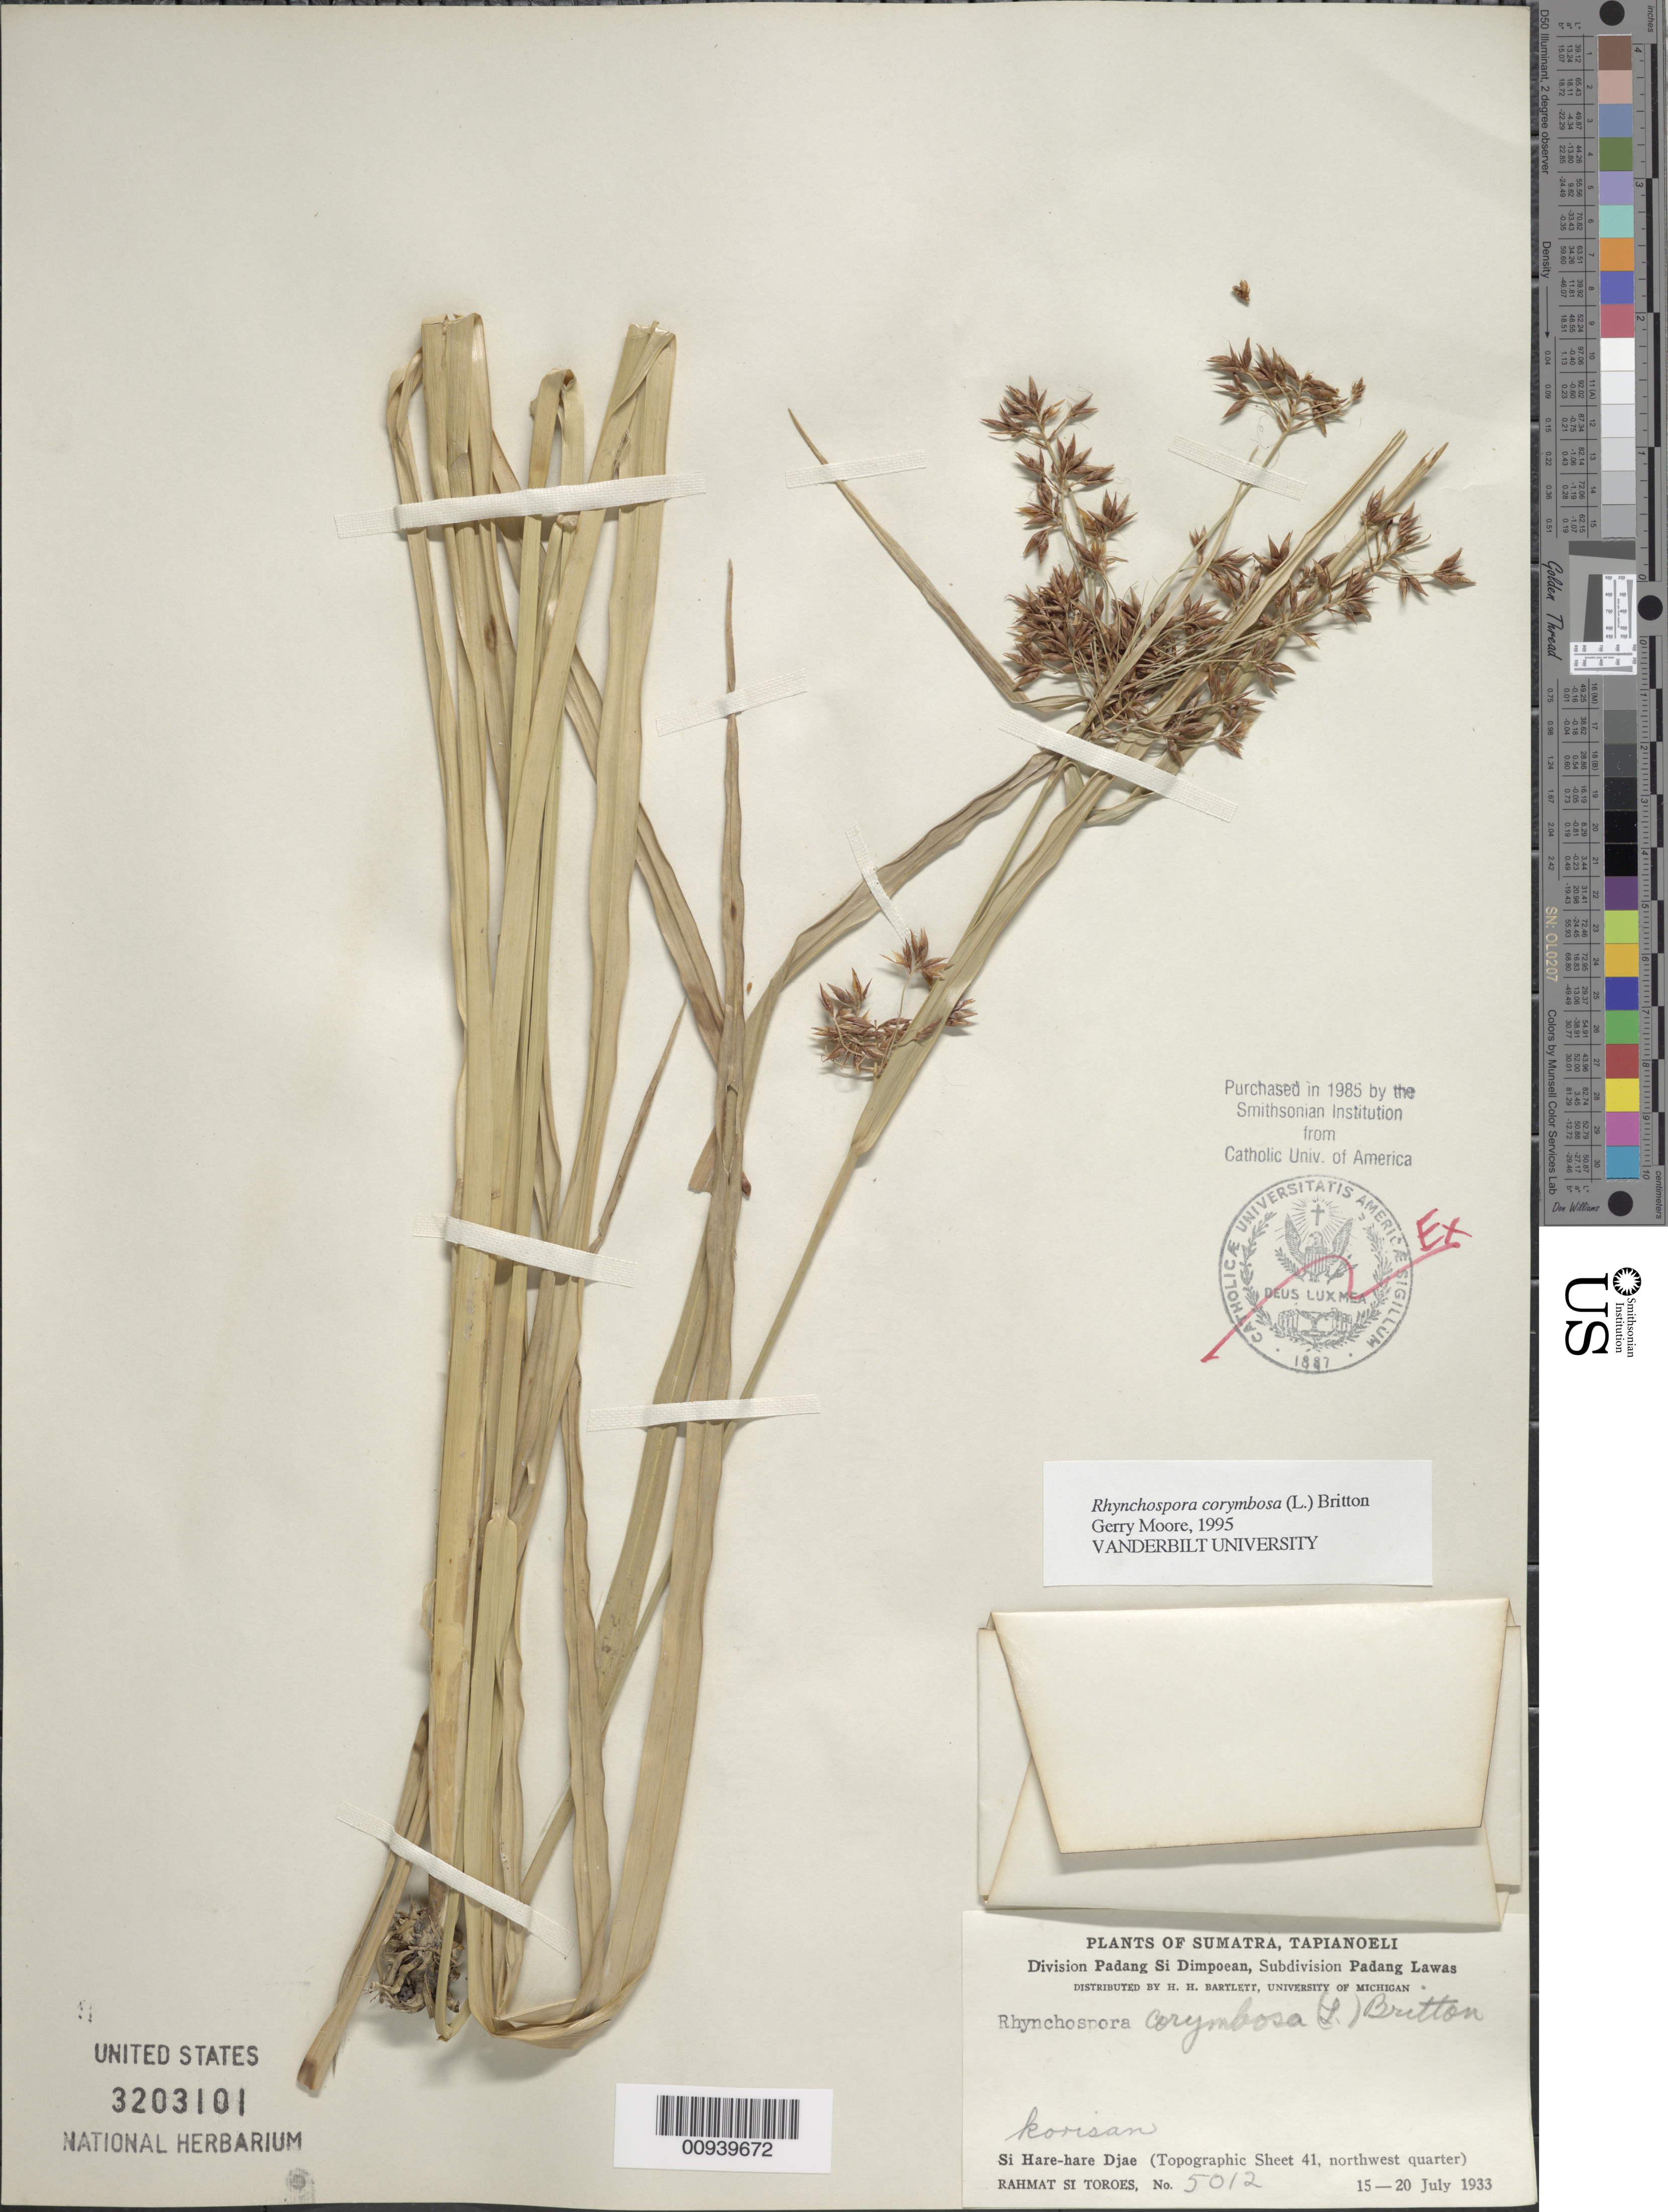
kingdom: Plantae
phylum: Tracheophyta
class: Liliopsida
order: Poales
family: Cyperaceae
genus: Rhynchospora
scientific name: Rhynchospora corymbosa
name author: (L.) Britton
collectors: Rahmat Si Boeea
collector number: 5012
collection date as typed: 15 Jul 1933 to 20 Jul 1933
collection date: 1933-07-15/1933-07-20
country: Indonesia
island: Sumatra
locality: Division Padang Si Dimpoean, Subdivision Padang Lawas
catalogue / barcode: US 3203101